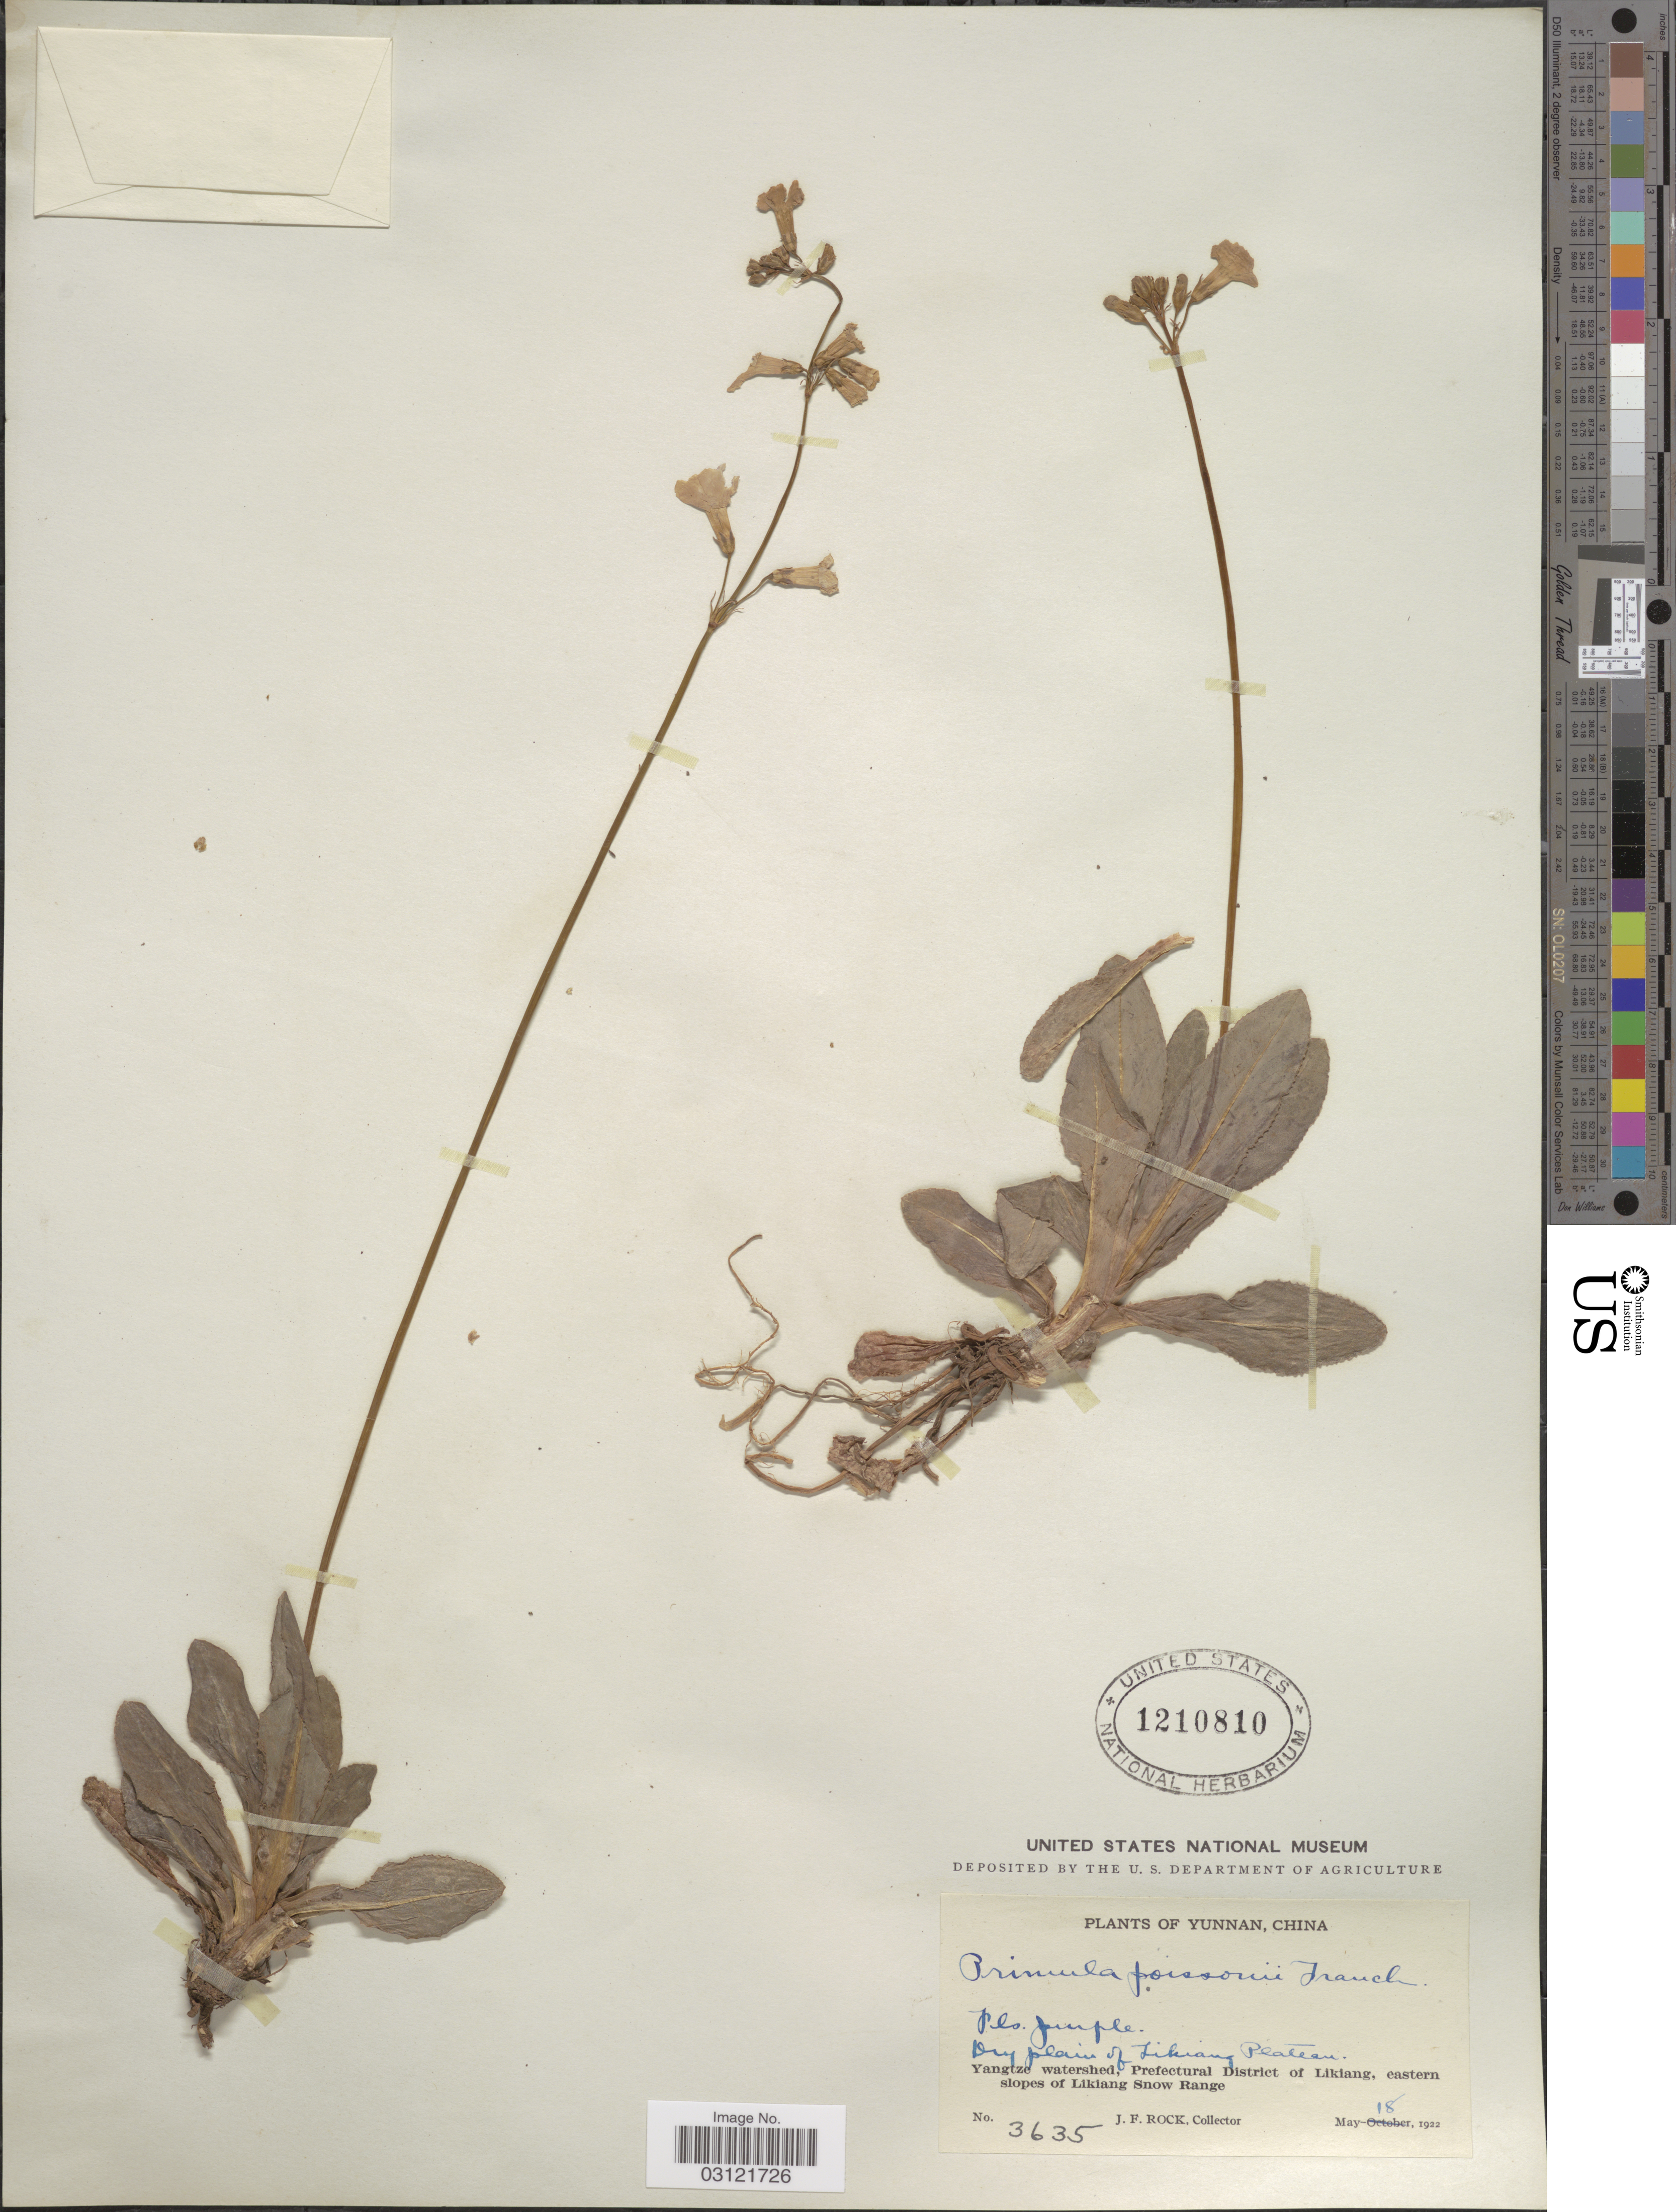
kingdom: Plantae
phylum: Tracheophyta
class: Magnoliopsida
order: Ericales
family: Primulaceae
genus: Primula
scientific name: Primula poissonii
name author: Franch.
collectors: J. Rock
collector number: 3635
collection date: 1922-05-18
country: China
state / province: Yunnan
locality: Dry plain of Likiang Plateau, Yangtze watershed, Prefectural District of Likiang, eastern slopes of Likiang Snow Range.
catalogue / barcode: US 1210810